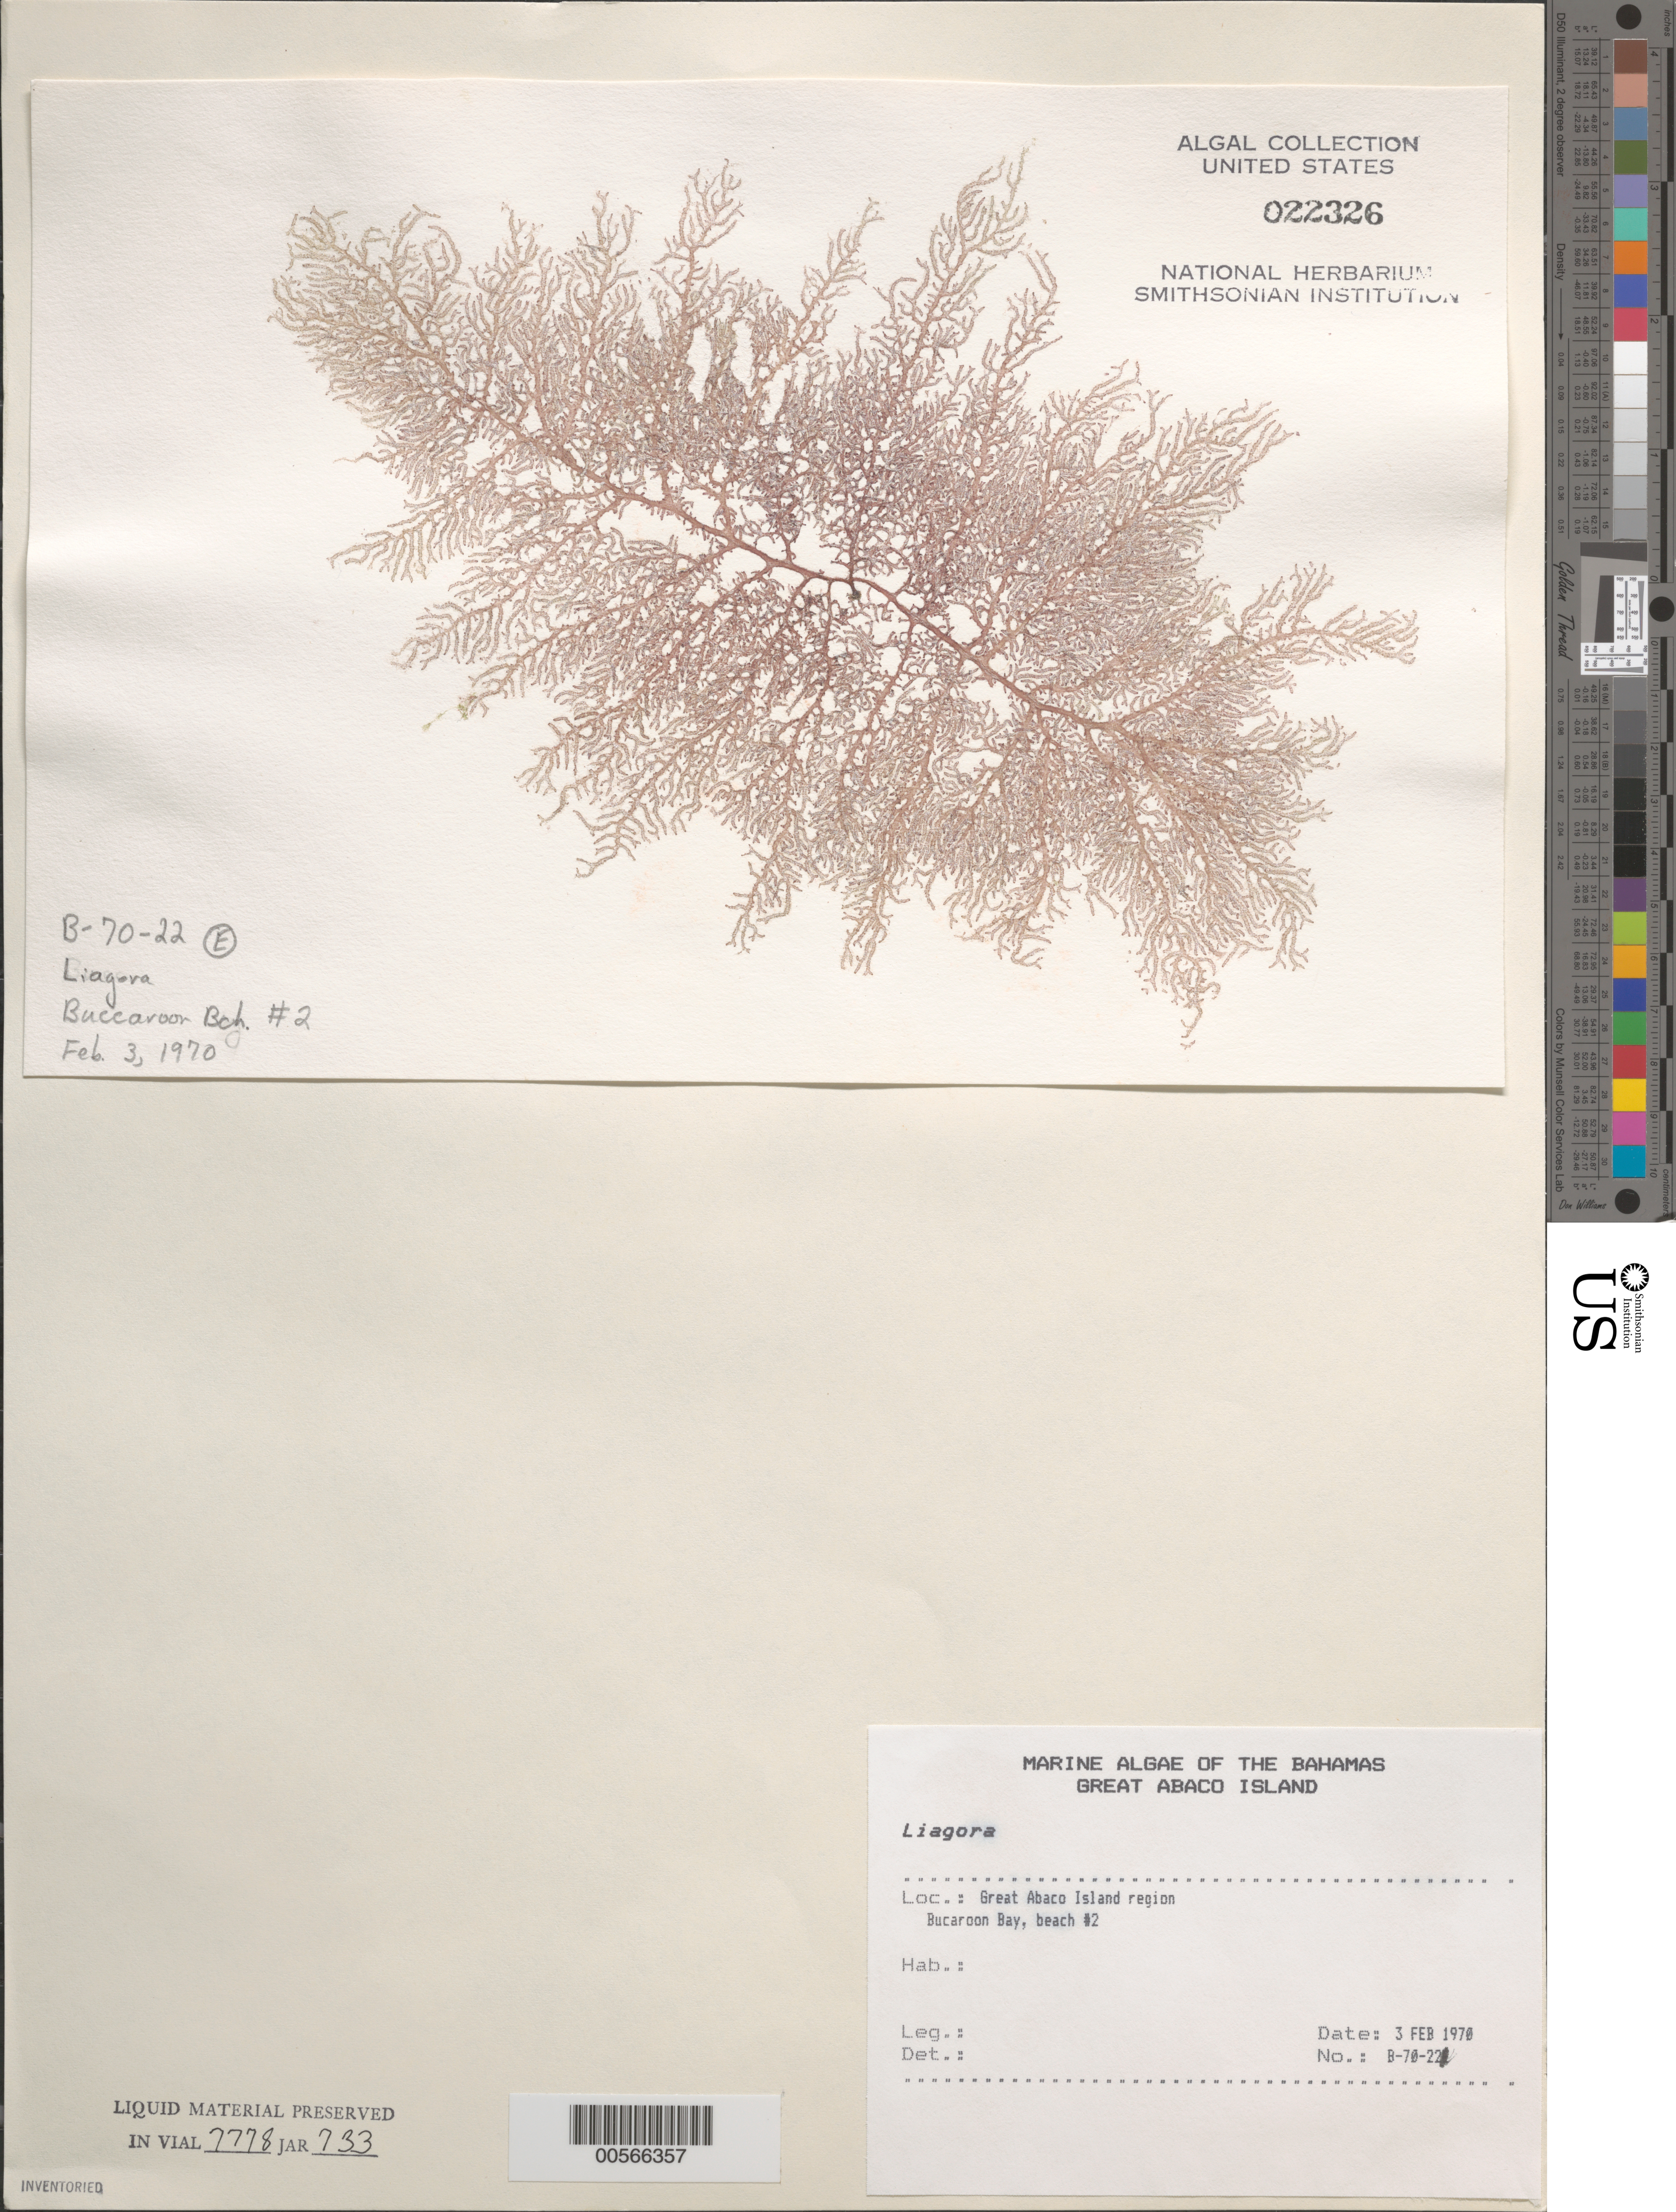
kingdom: Plantae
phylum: Rhodophyta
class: Florideophyceae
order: Nemaliales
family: Liagoraceae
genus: Liagora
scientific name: Liagora sp.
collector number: B-70-22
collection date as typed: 03 Feb 1970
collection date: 1970-02-03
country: Bahamas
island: Great Abaco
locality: Buckaroon Bay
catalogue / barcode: US 22326